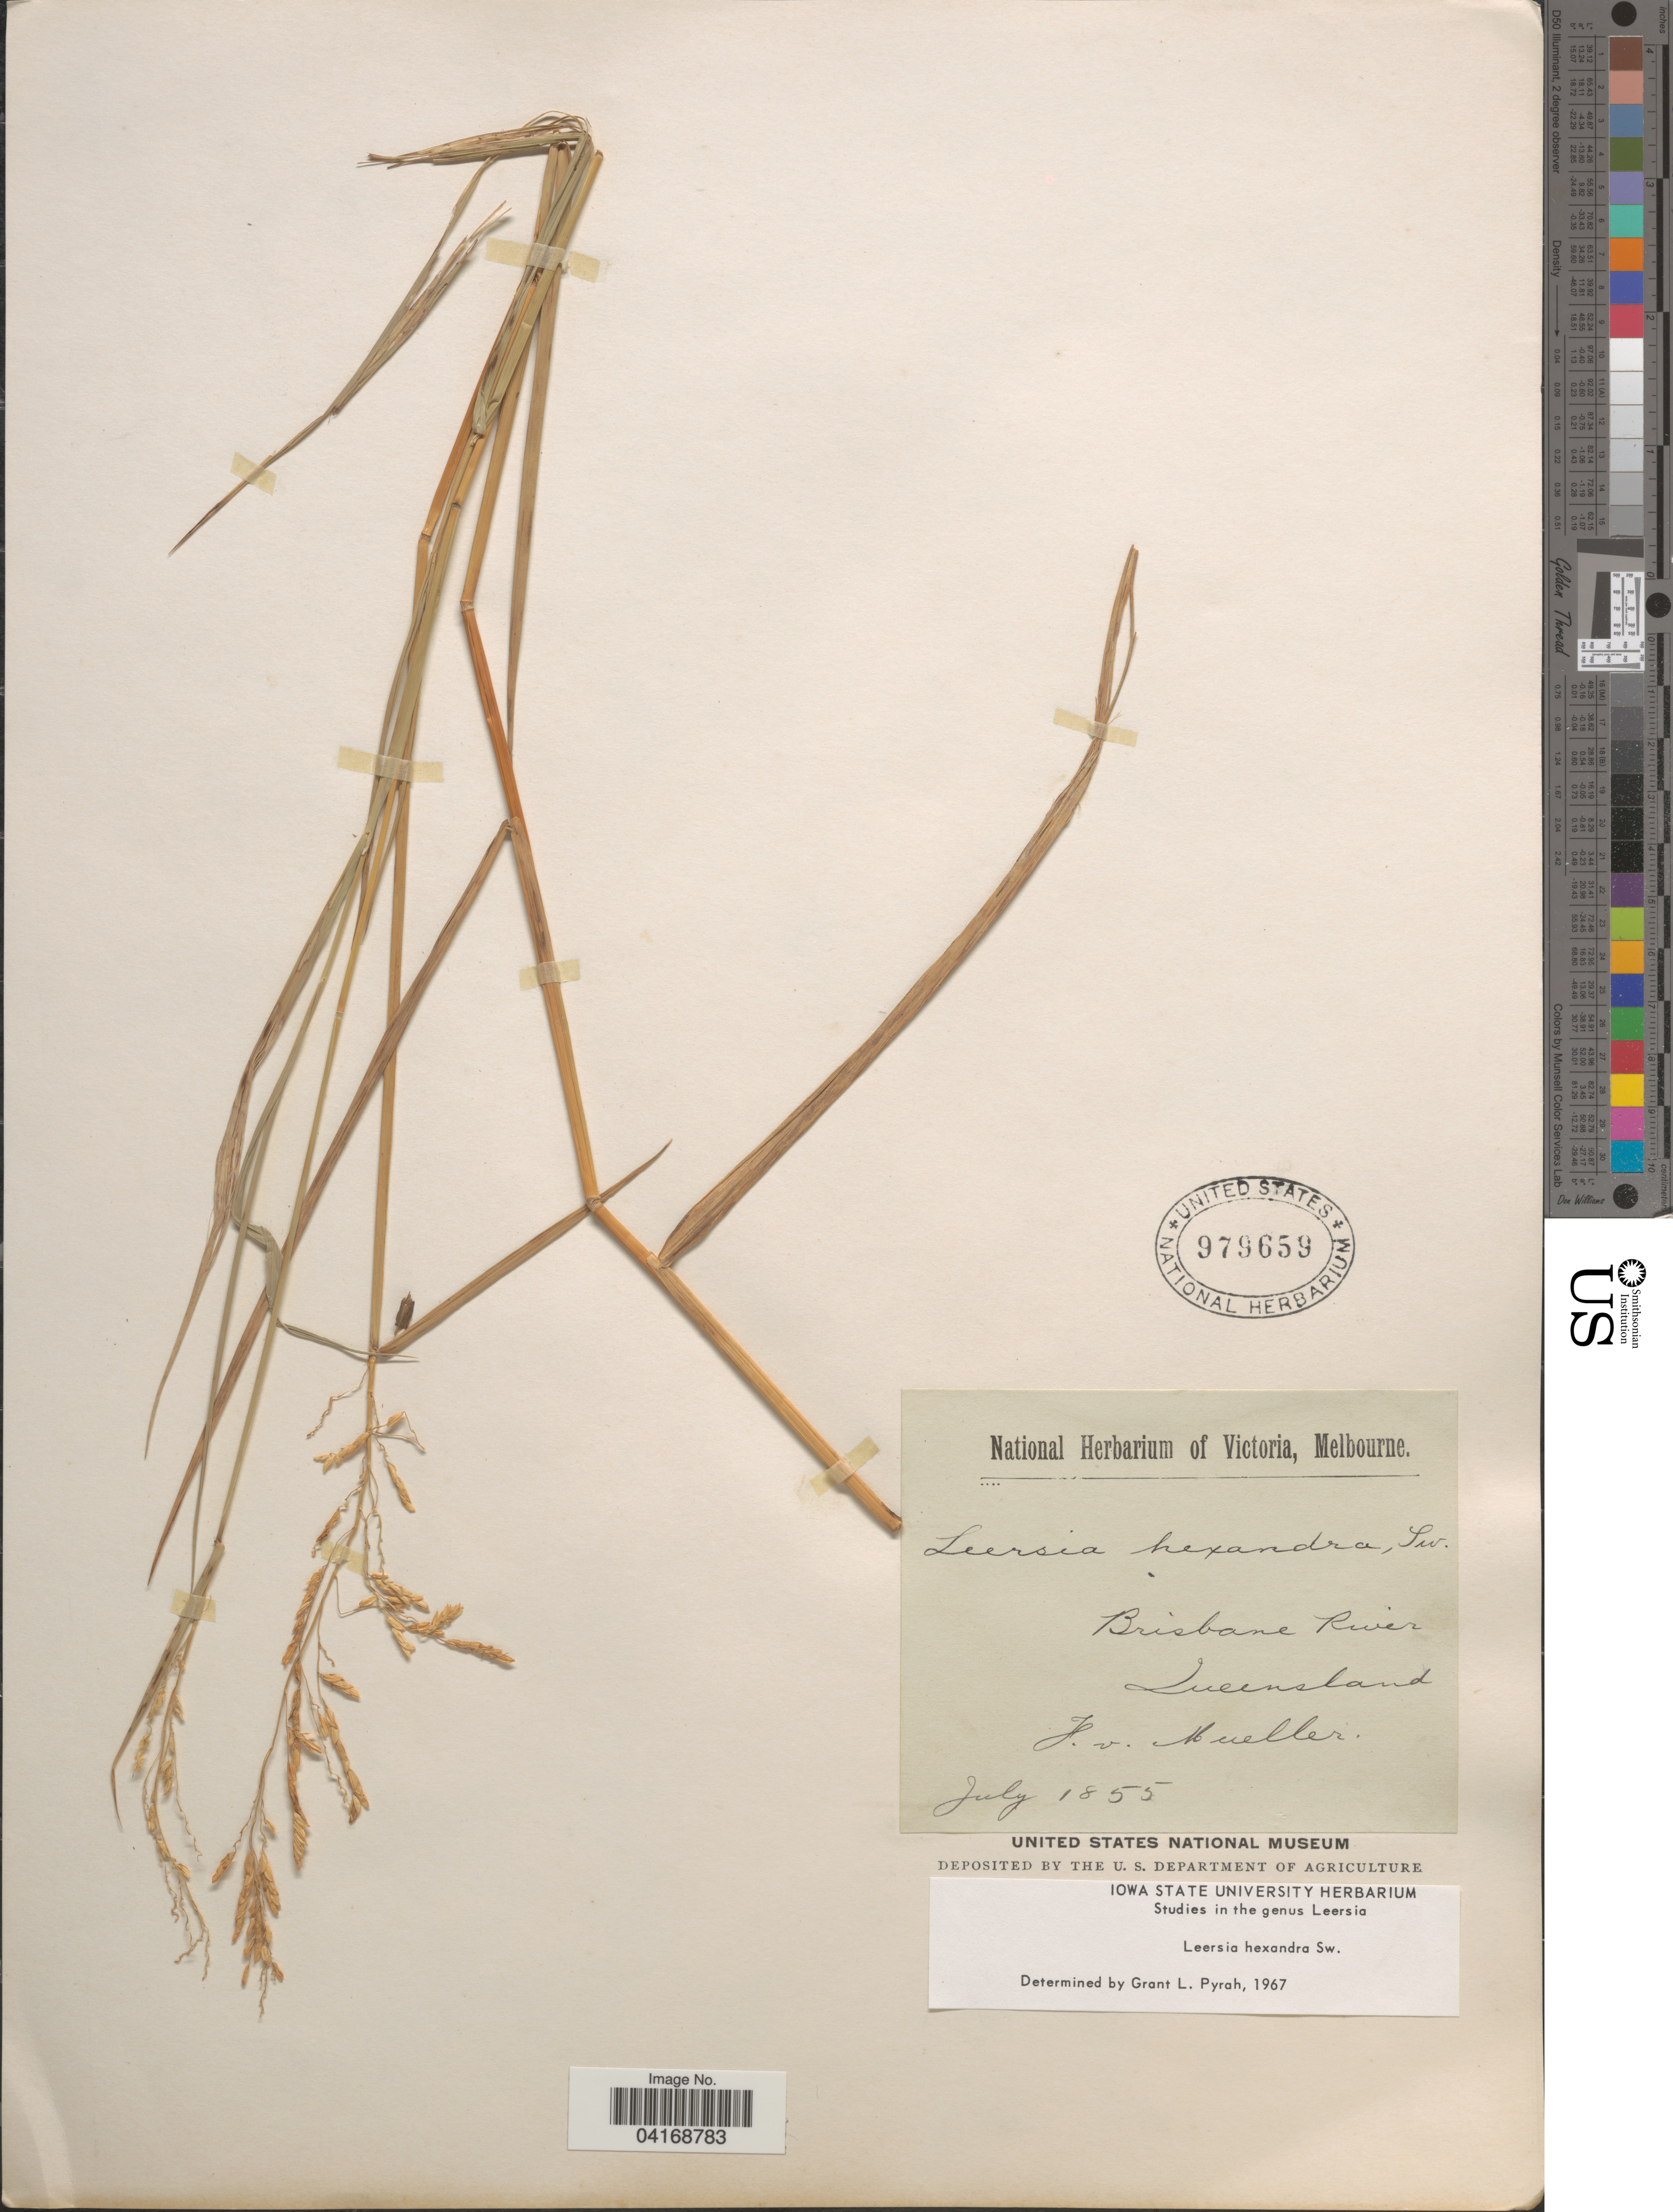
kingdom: Plantae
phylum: Tracheophyta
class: Liliopsida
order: Poales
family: Poaceae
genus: Leersia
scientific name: Leersia hexandra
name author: Sw.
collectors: F. von Mueller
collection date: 1855-07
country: Australia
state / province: Queensland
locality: Brisbane River.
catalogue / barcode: US 979659